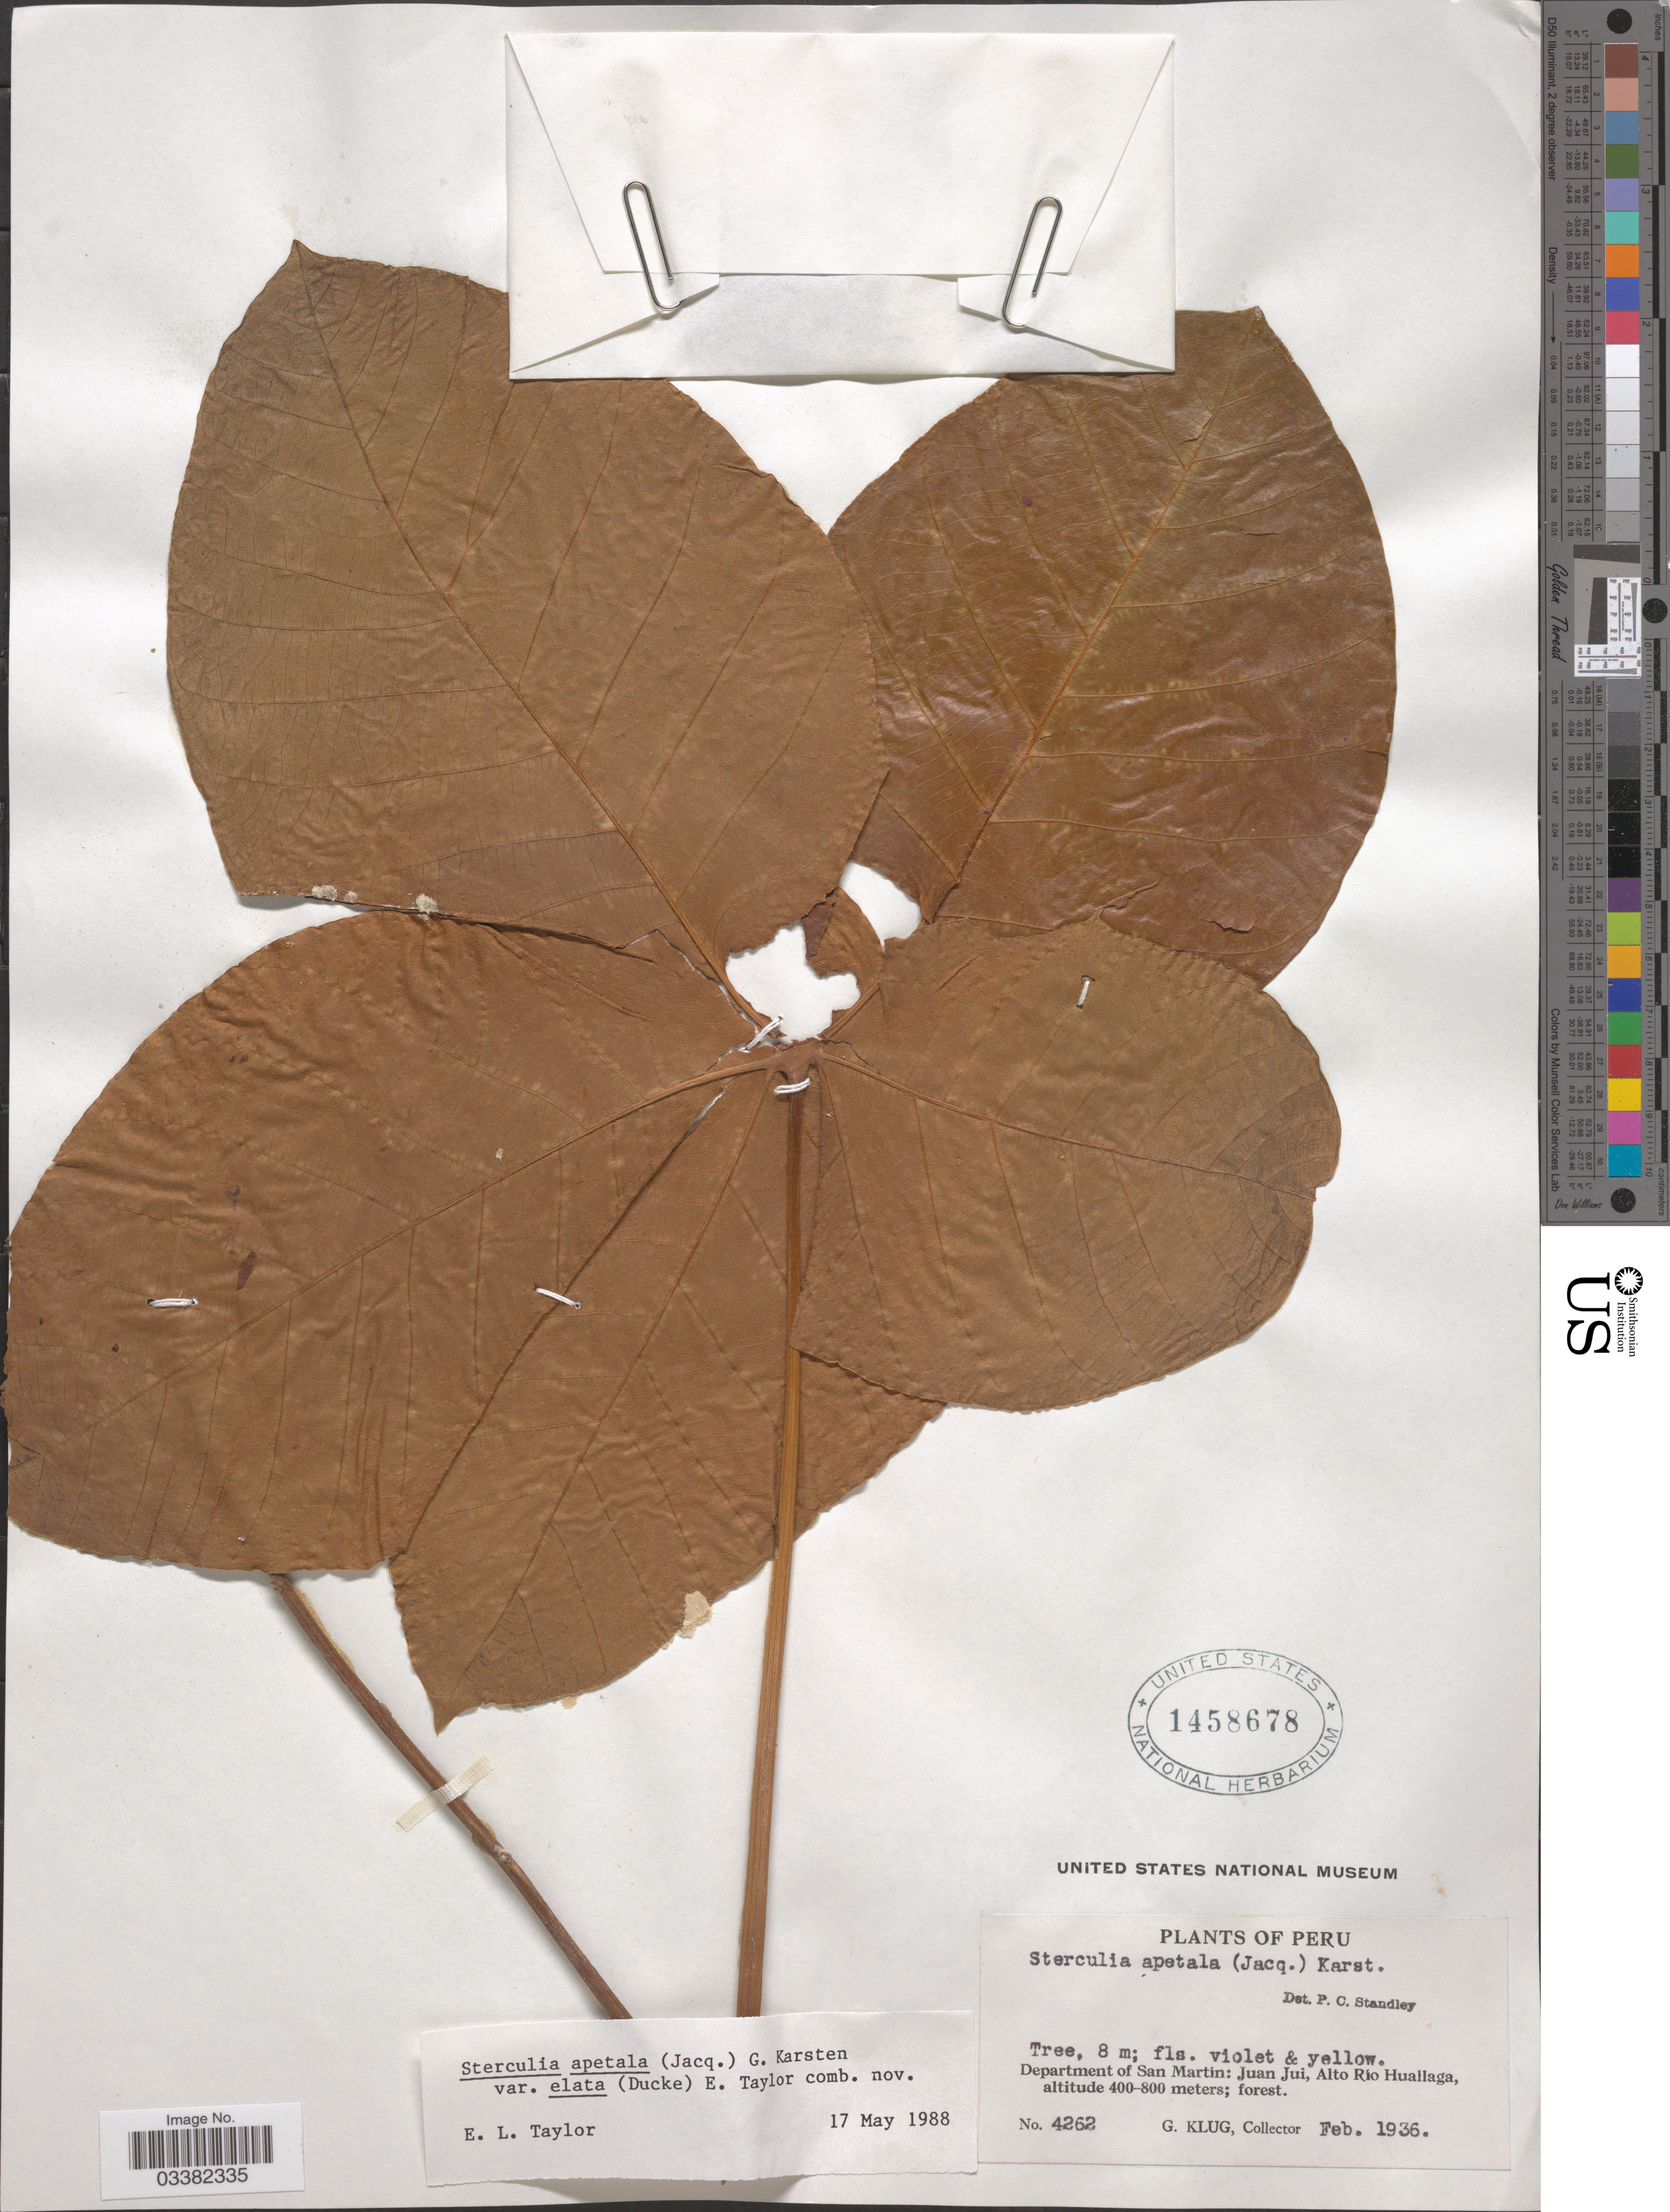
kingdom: Plantae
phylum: Tracheophyta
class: Magnoliopsida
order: Malvales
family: Malvaceae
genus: Sterculia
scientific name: Sterculia apetala var. elata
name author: (Jacq.) H. Karst.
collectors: G. Klug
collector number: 4262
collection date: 1936-02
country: Peru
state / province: San Martín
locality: Department of San Martín: Juan Jui, Alto Río Huallaga.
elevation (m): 400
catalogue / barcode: US 1458678